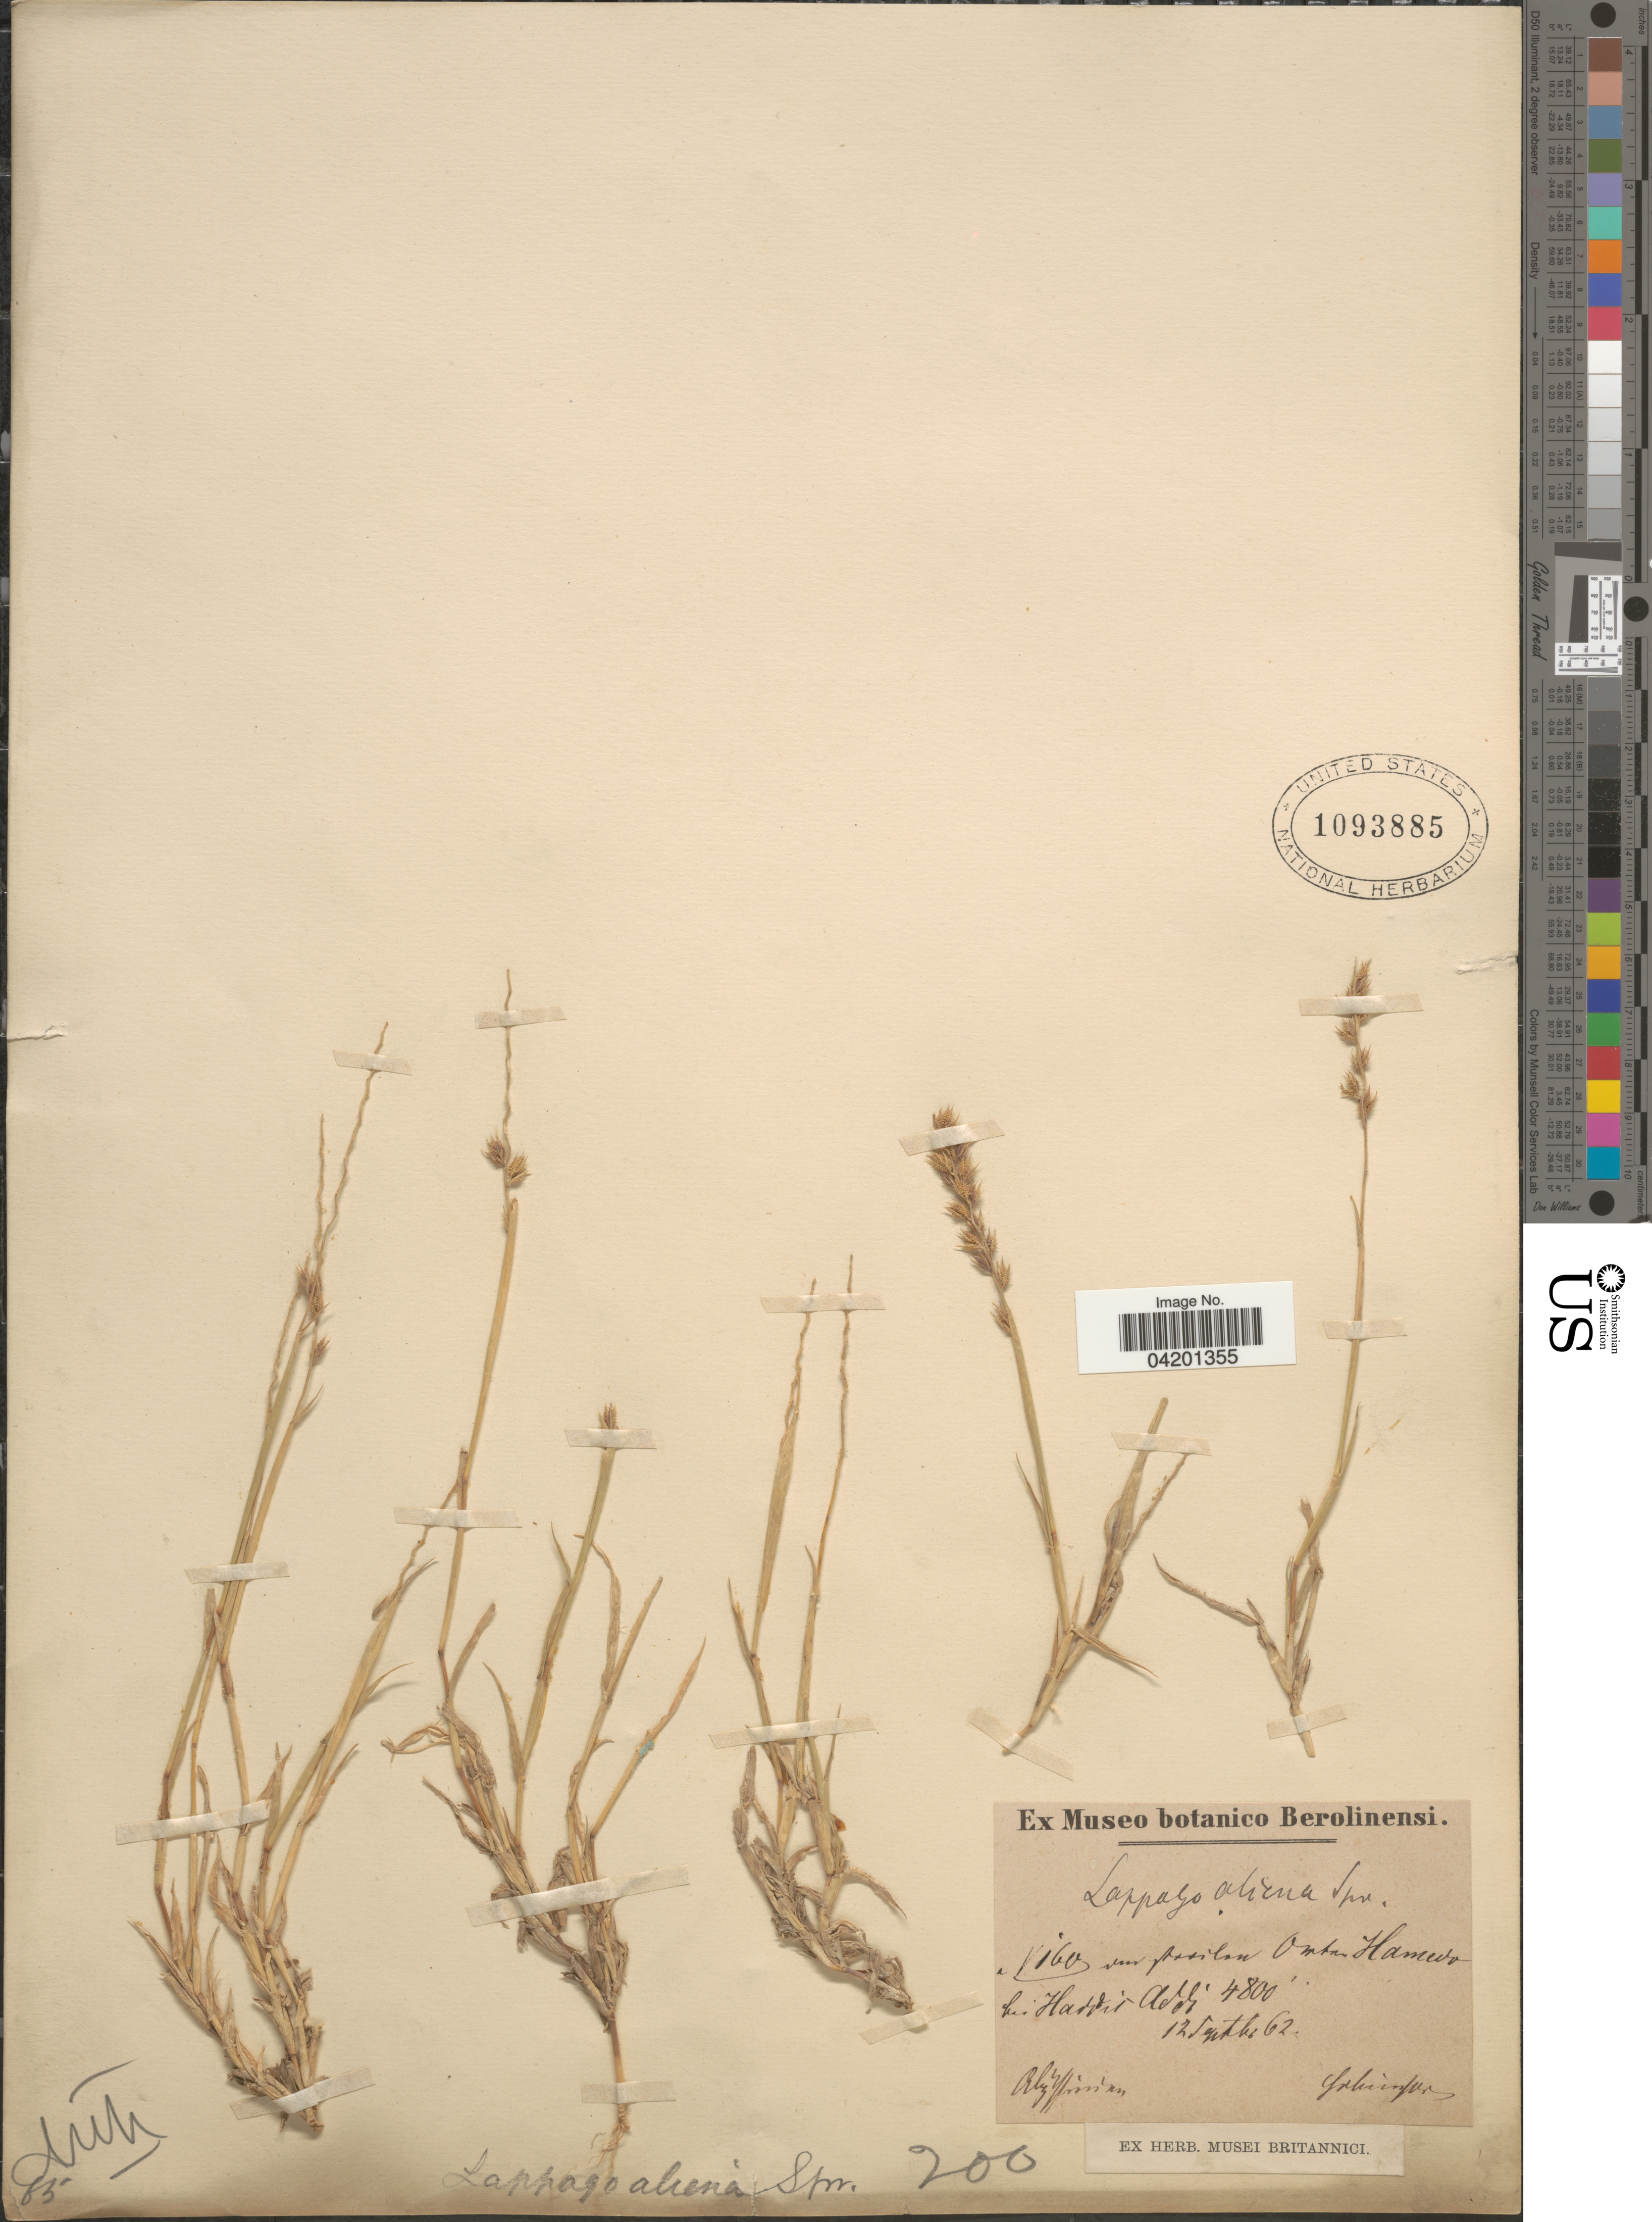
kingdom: Plantae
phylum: Tracheophyta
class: Liliopsida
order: Poales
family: Poaceae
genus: Tragus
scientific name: Tragus racemosus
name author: (L.) All.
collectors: -. Schimper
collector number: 160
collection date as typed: Transcribed d/m/y: 12/9/62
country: Ethiopia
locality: Ontar Hamedo bei Haddis Addi. [interpreted]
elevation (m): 1463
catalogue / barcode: US 1093885